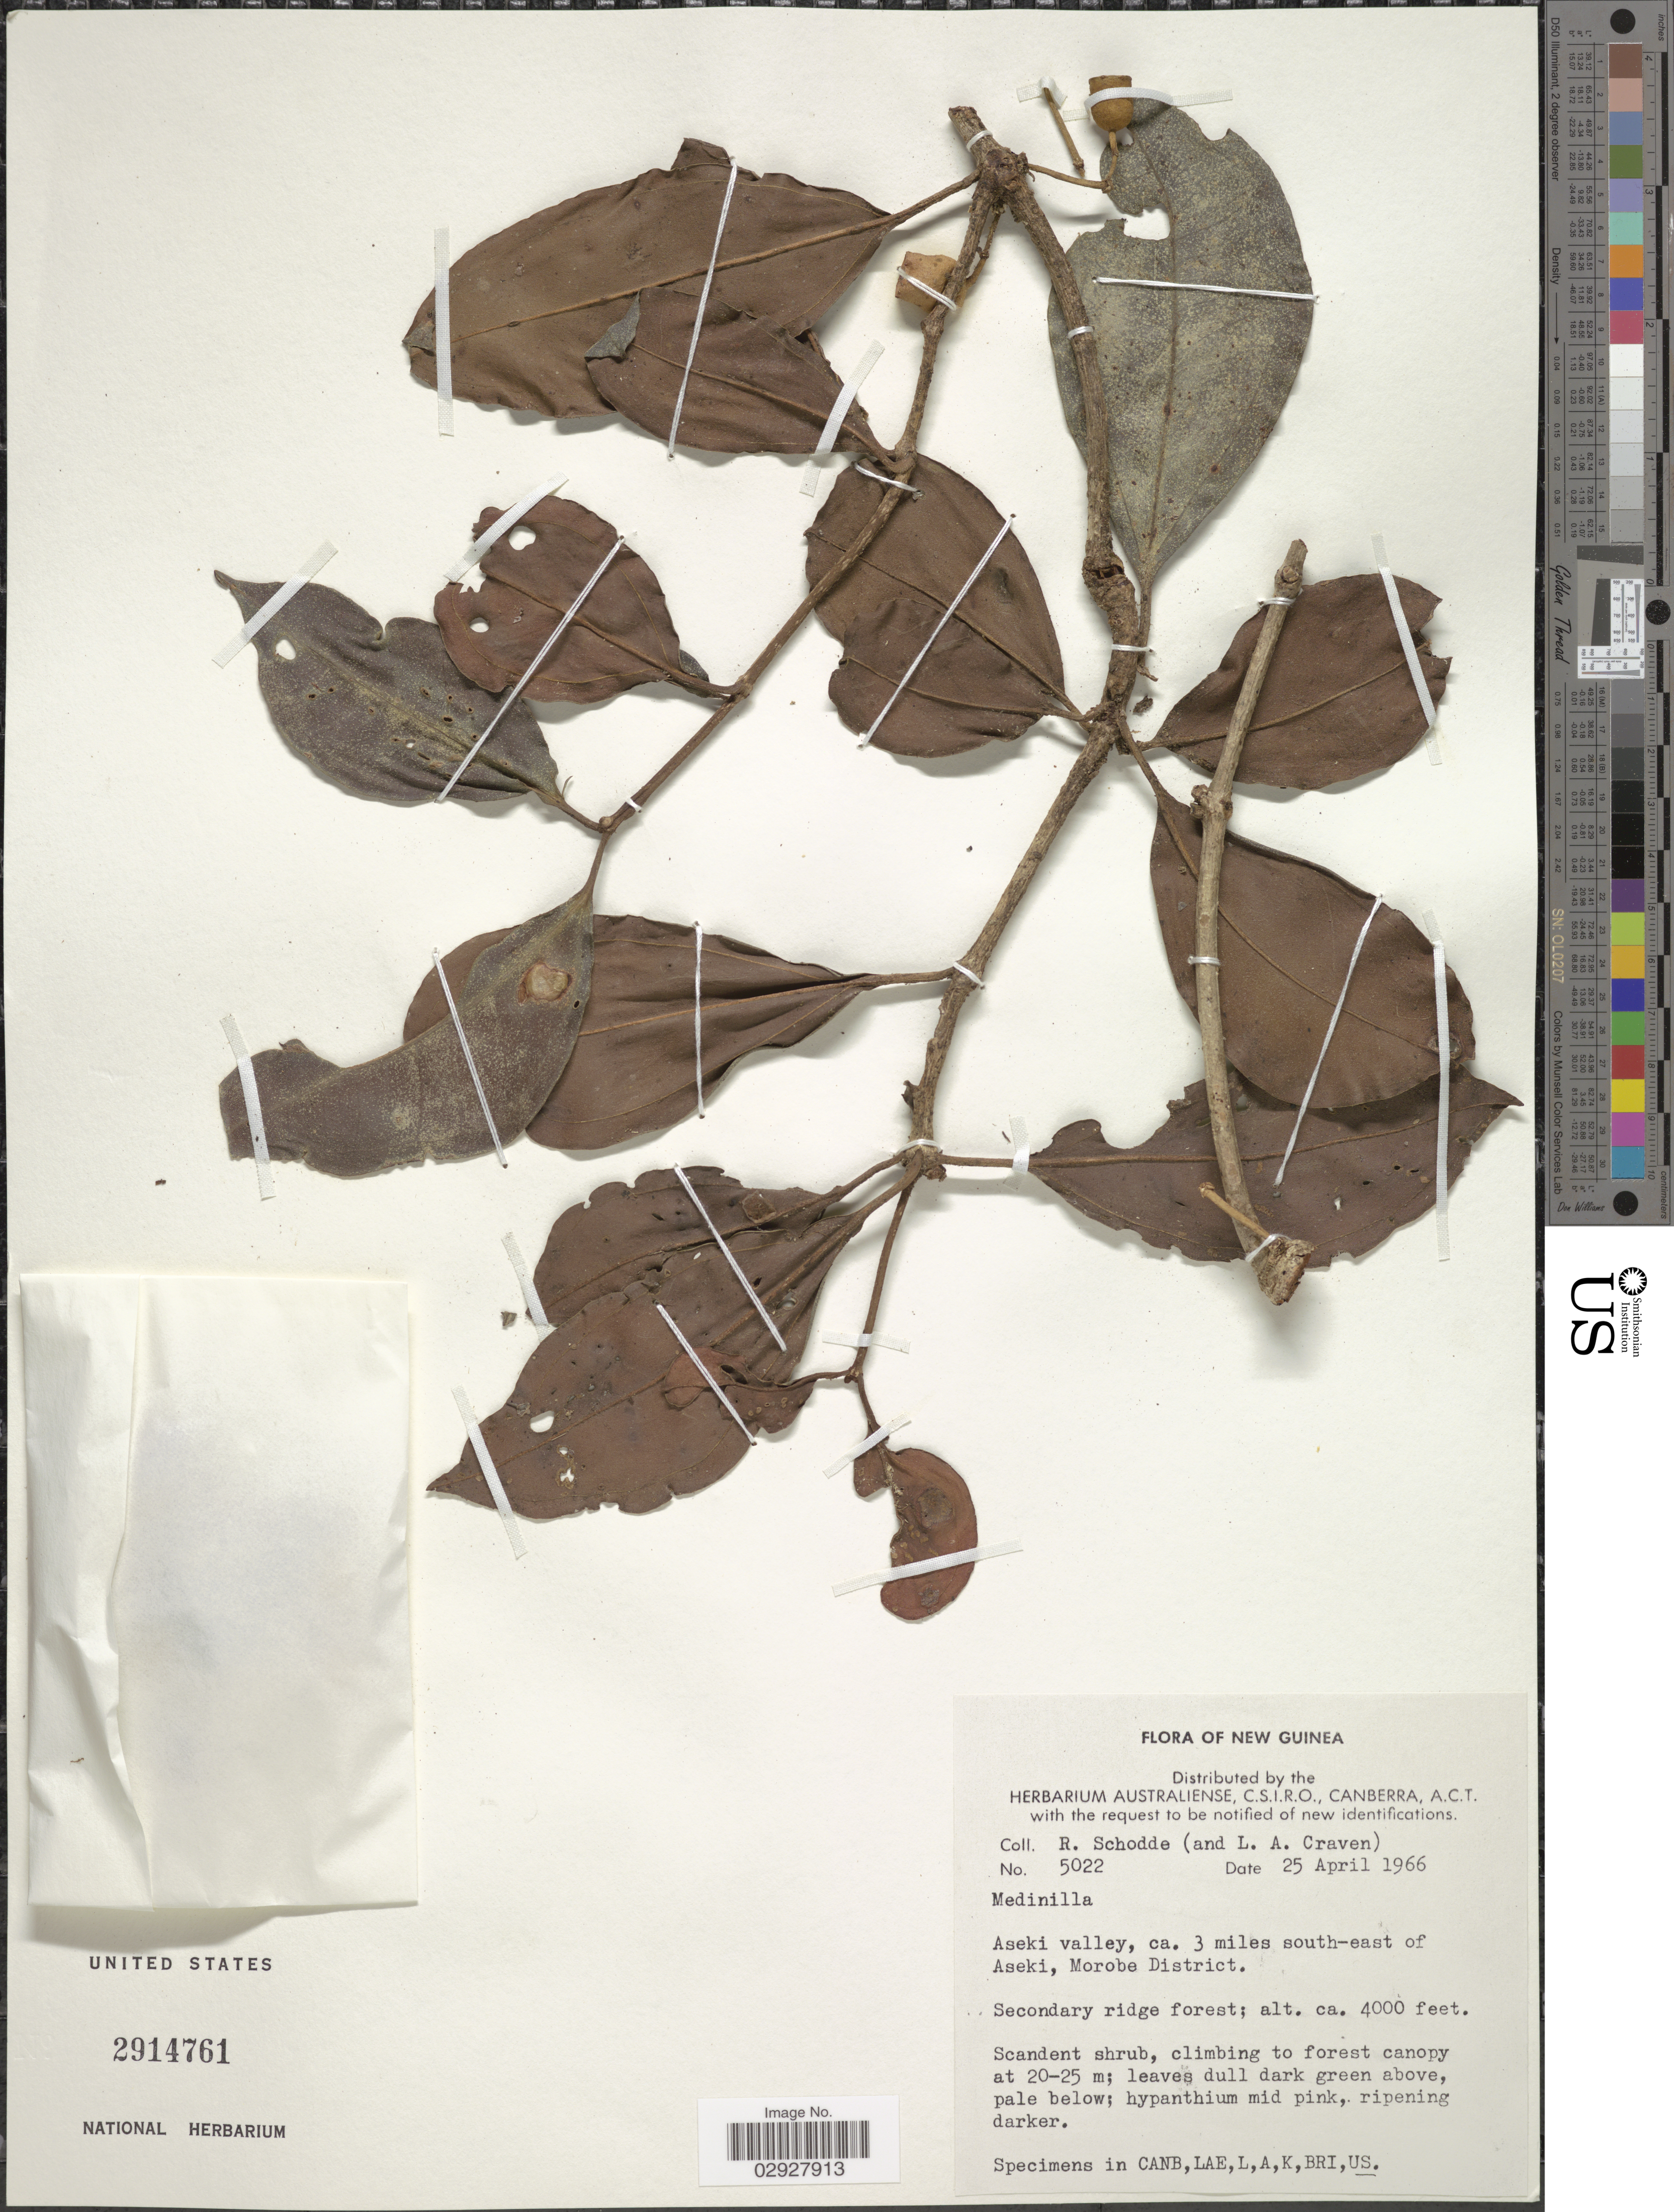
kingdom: Plantae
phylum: Tracheophyta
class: Magnoliopsida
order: Myrtales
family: Melastomataceae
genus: Medinilla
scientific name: Medinilla sp.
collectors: R. Schodde & L. A. Craven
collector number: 5022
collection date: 1966-04-25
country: Papua New Guinea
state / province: Morobe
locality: New Guinea, Aseki valley, ca. 3 miles south-east of Aseki, Morobe District.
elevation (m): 1219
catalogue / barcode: US 2914761